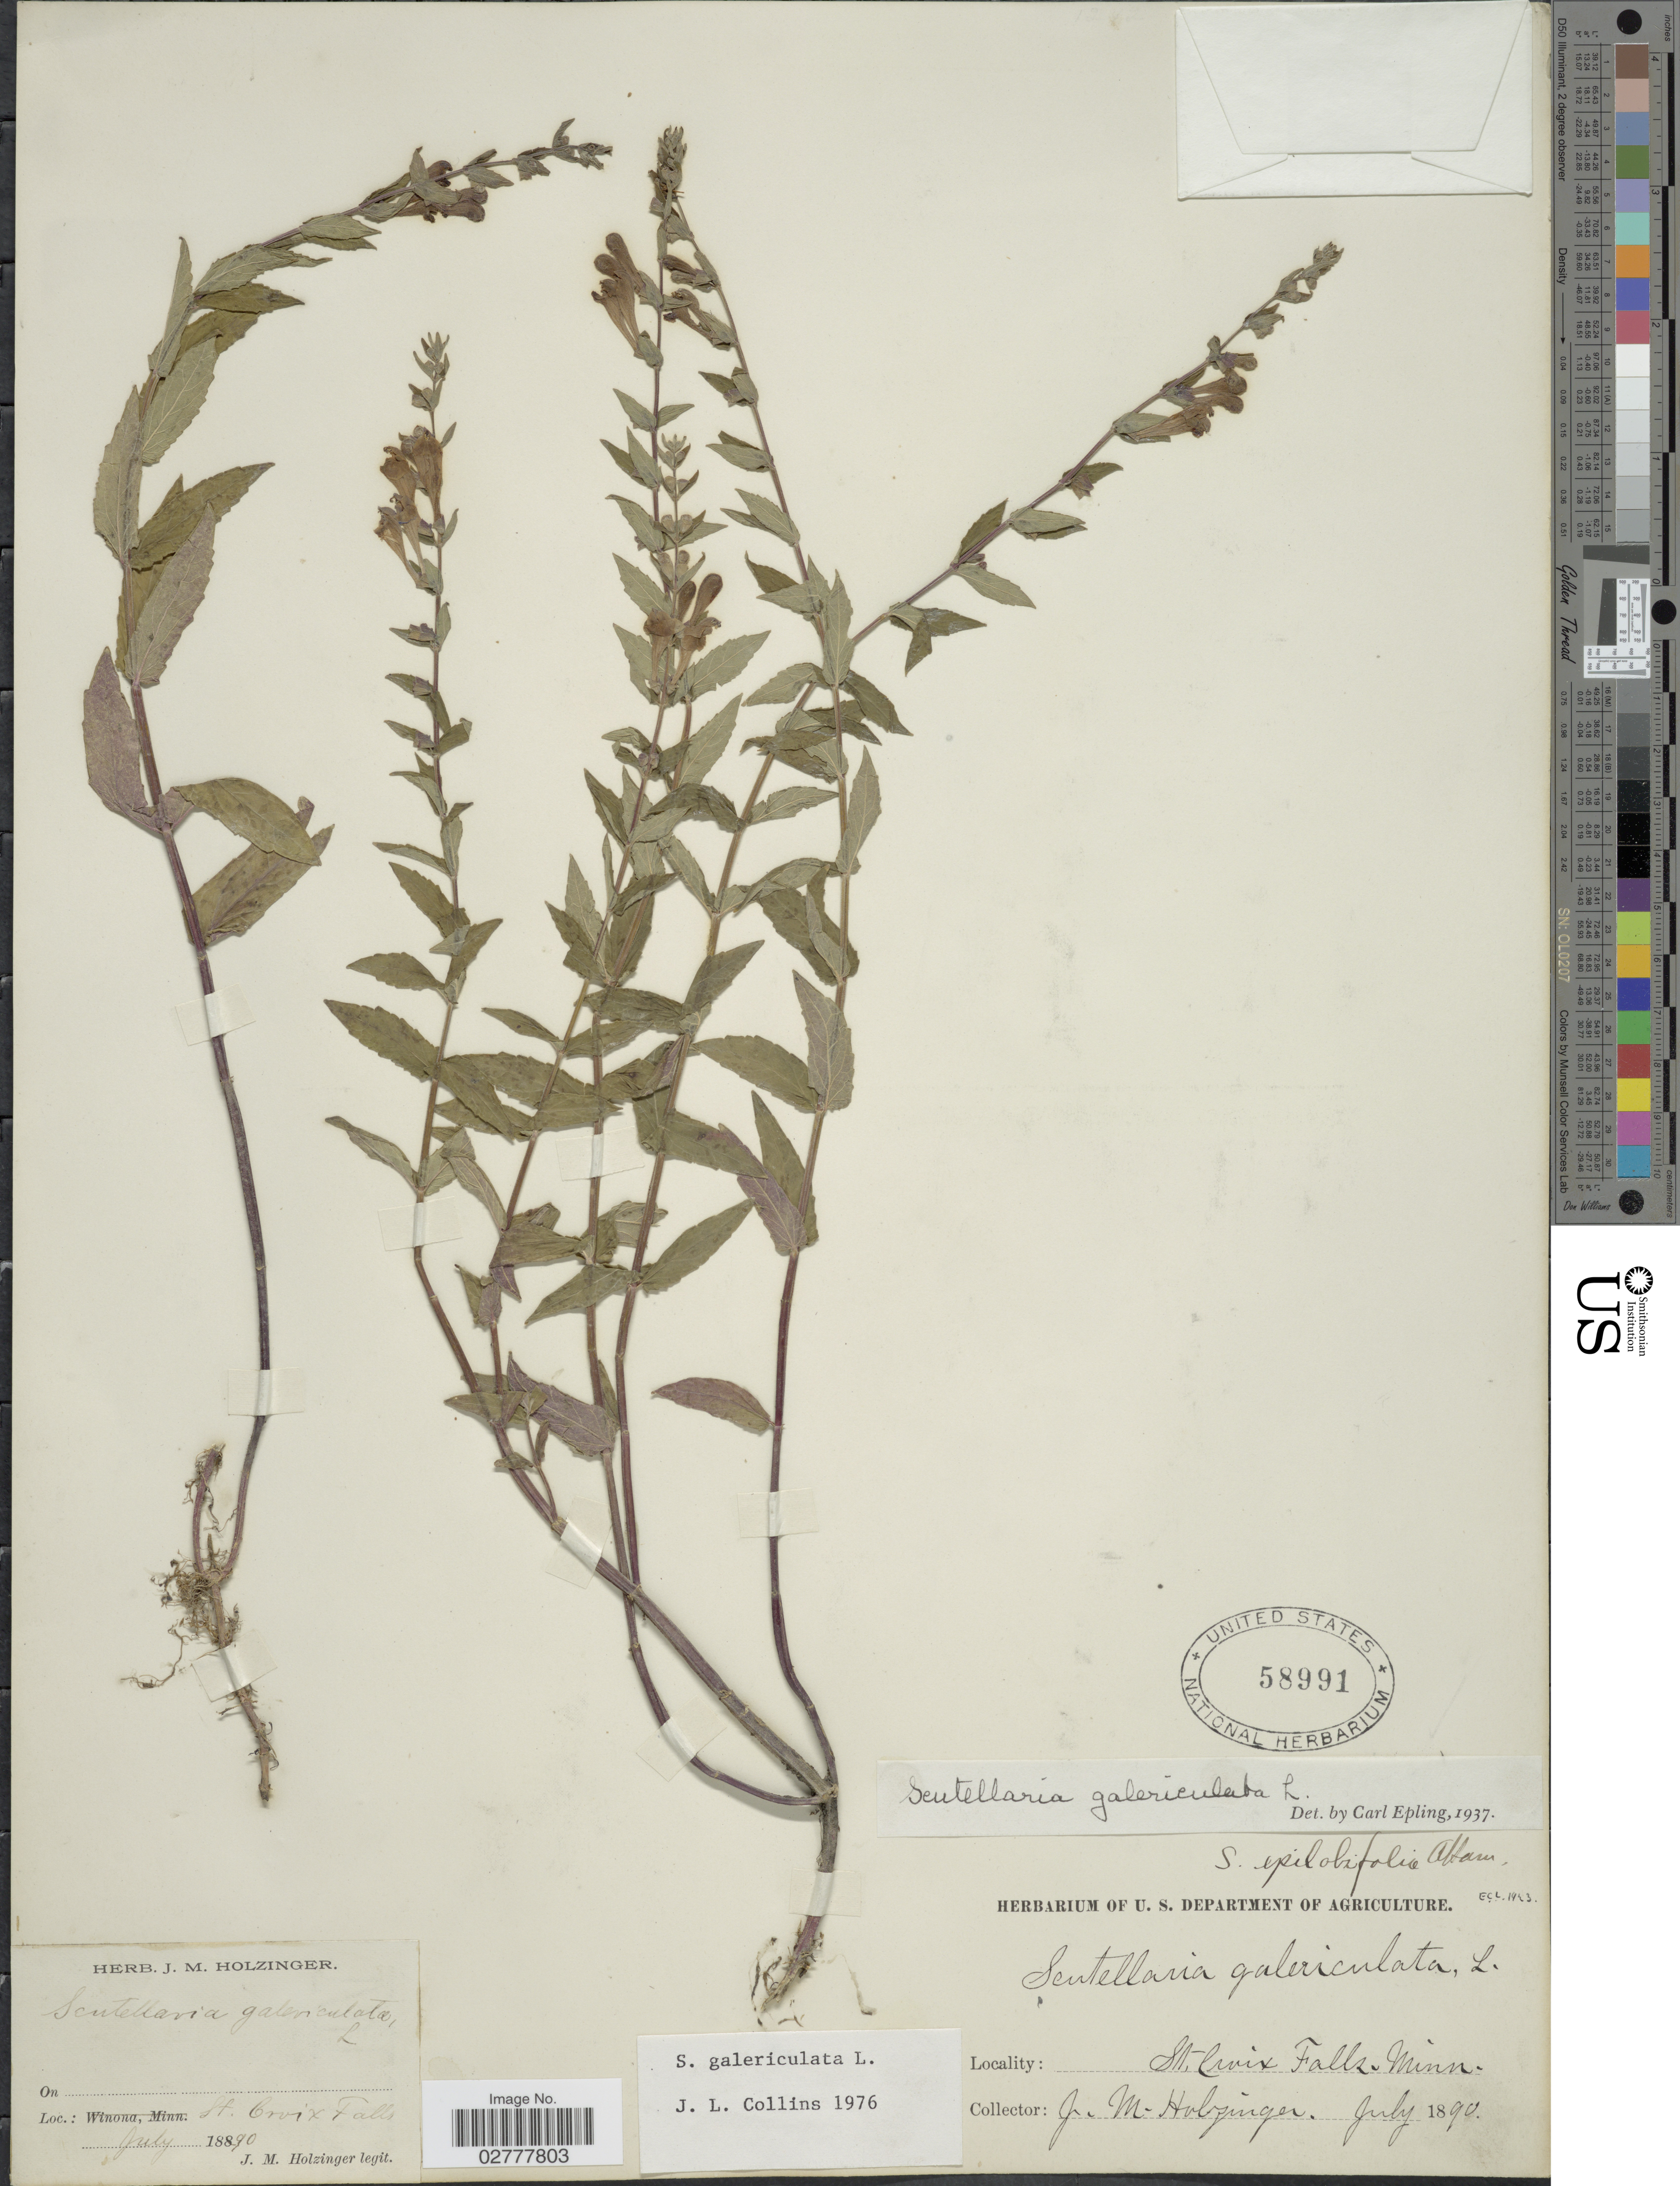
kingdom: Plantae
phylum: Tracheophyta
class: Magnoliopsida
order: Lamiales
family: Lamiaceae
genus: Scutellaria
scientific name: Scutellaria galericulata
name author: L.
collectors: J. M. Holzinger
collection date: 1890-07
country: United States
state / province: Minnesota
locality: St. Croix Falls.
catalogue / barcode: US 58991